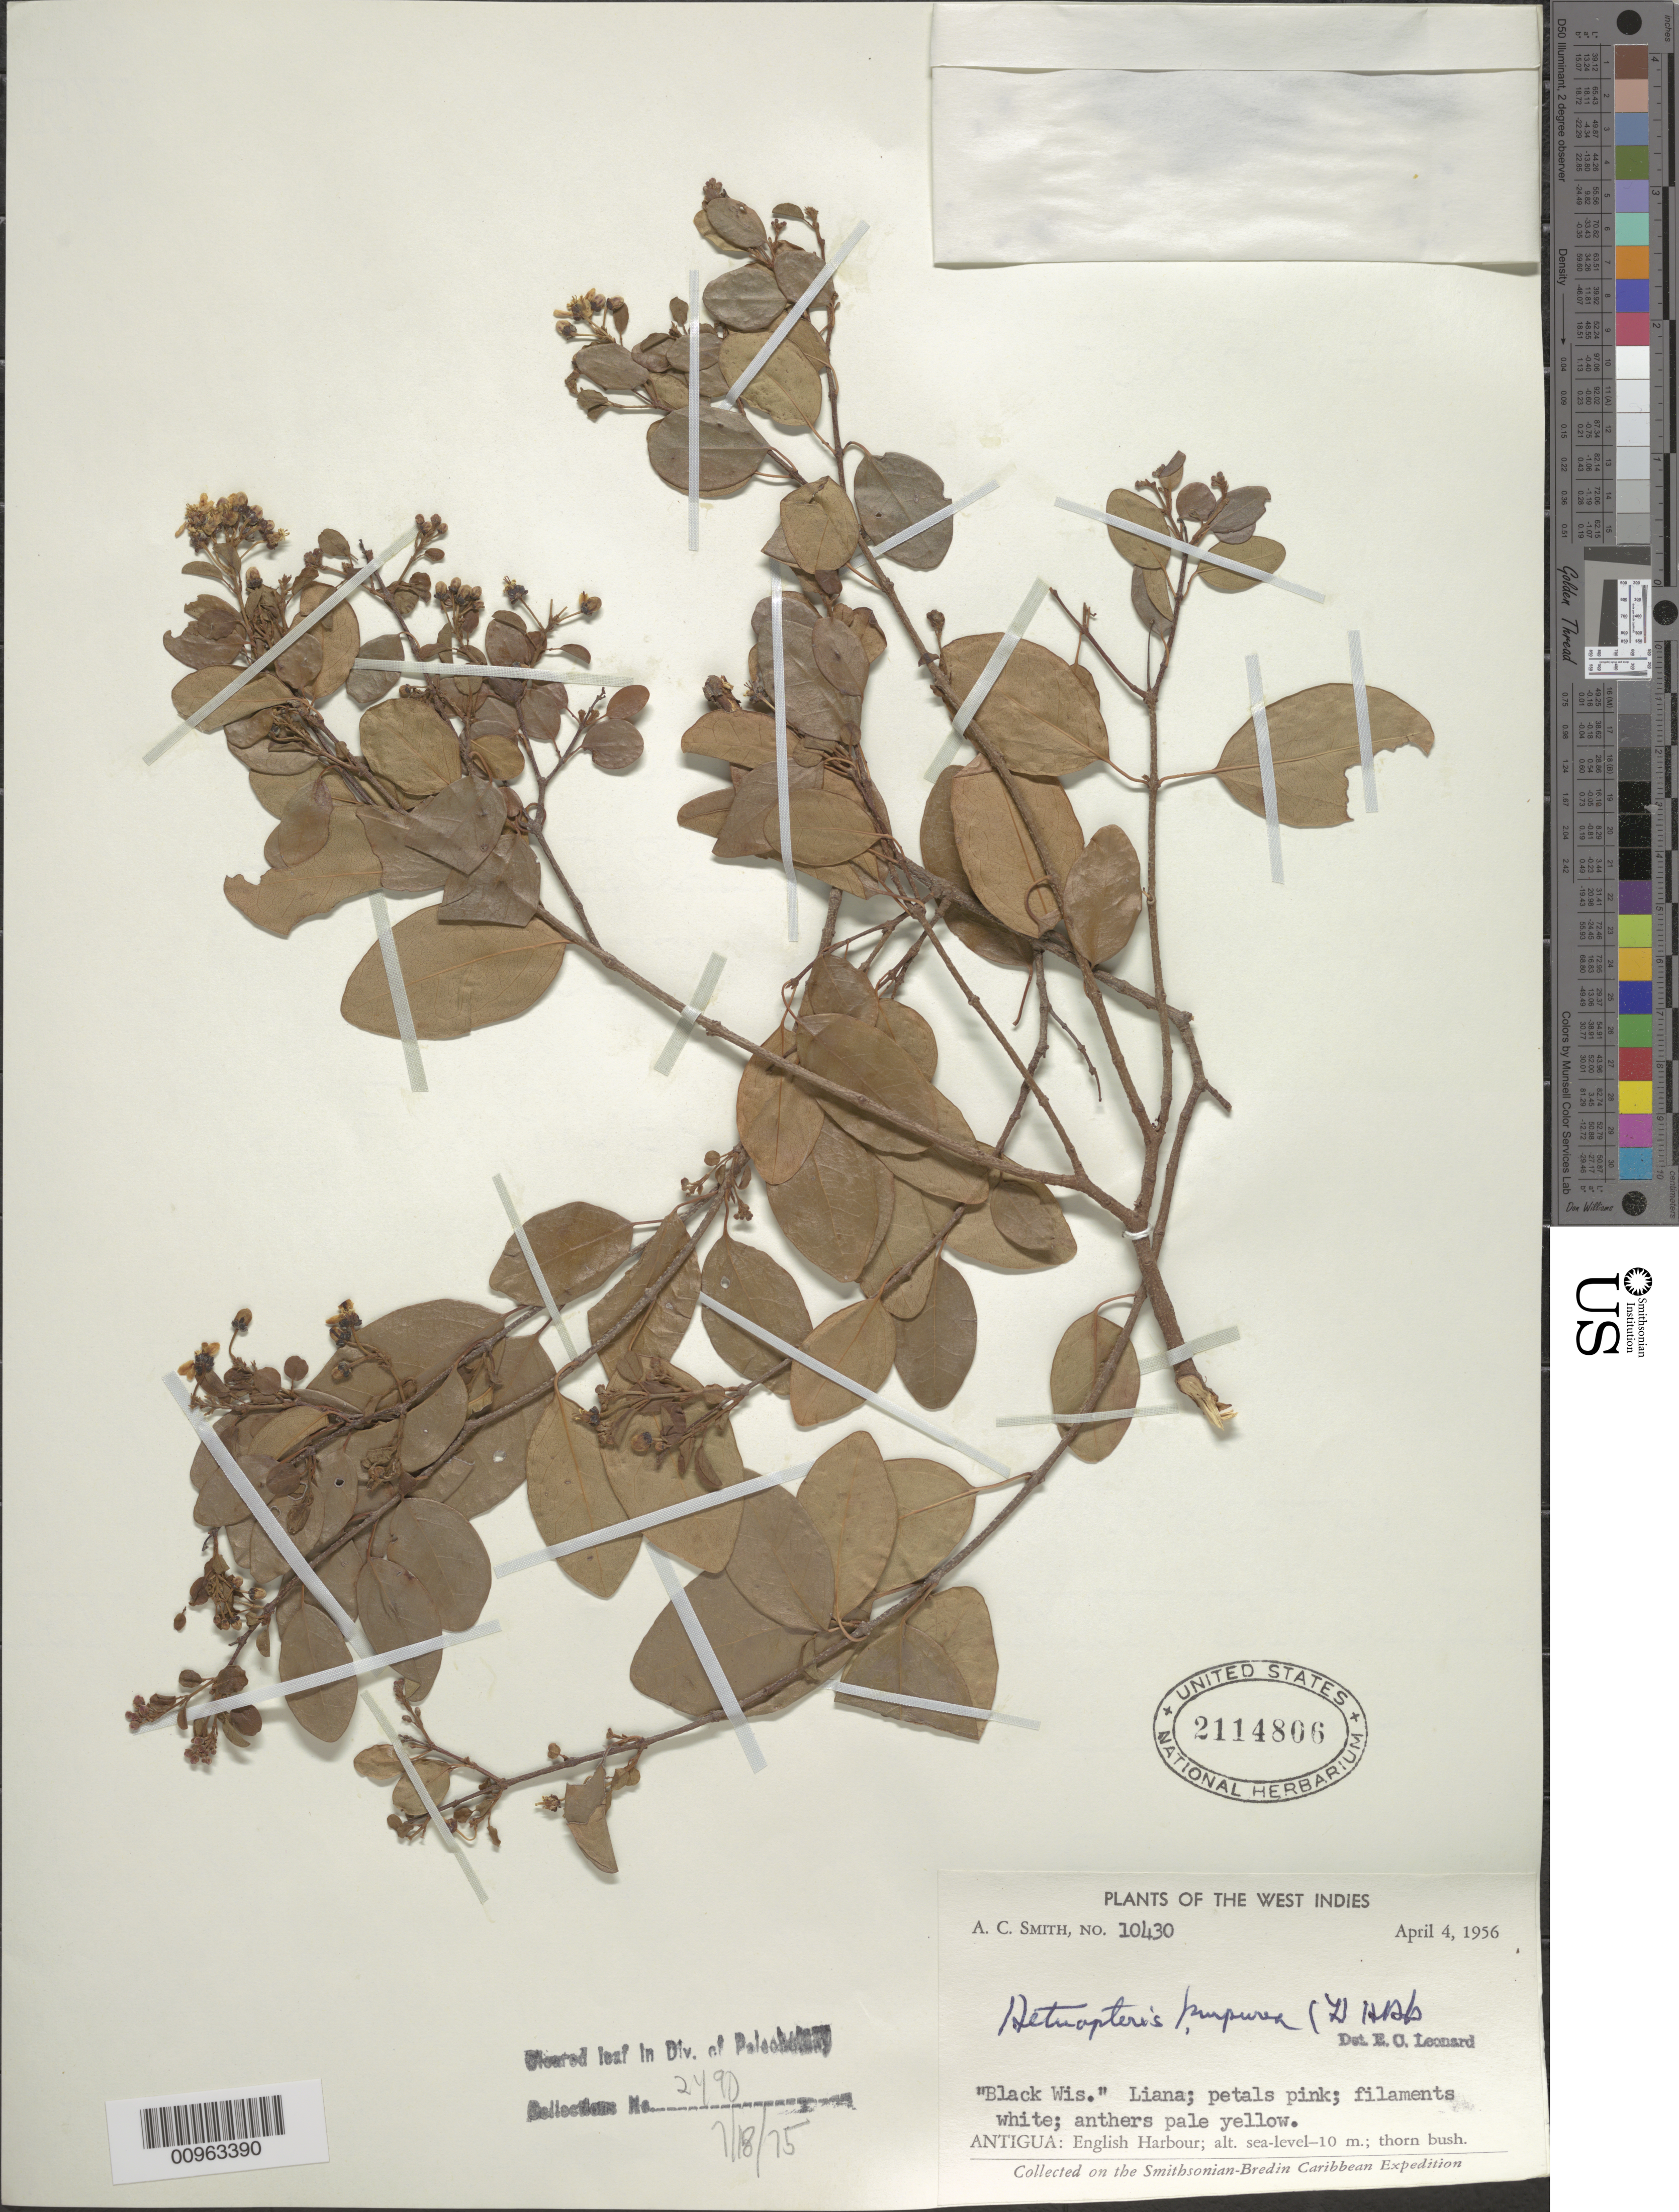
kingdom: Plantae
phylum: Tracheophyta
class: Magnoliopsida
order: Malpighiales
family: Malpighiaceae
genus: Heteropterys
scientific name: Heteropterys purpurea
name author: (L.) Kunth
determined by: Leonard, Emery C., (US)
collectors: A. C. Smith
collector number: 10430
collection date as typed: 04 Apr 1956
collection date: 1956-04-04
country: Antigua and Barbuda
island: Antigua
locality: English Harbour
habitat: Thorn bush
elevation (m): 0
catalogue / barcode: US 2114806